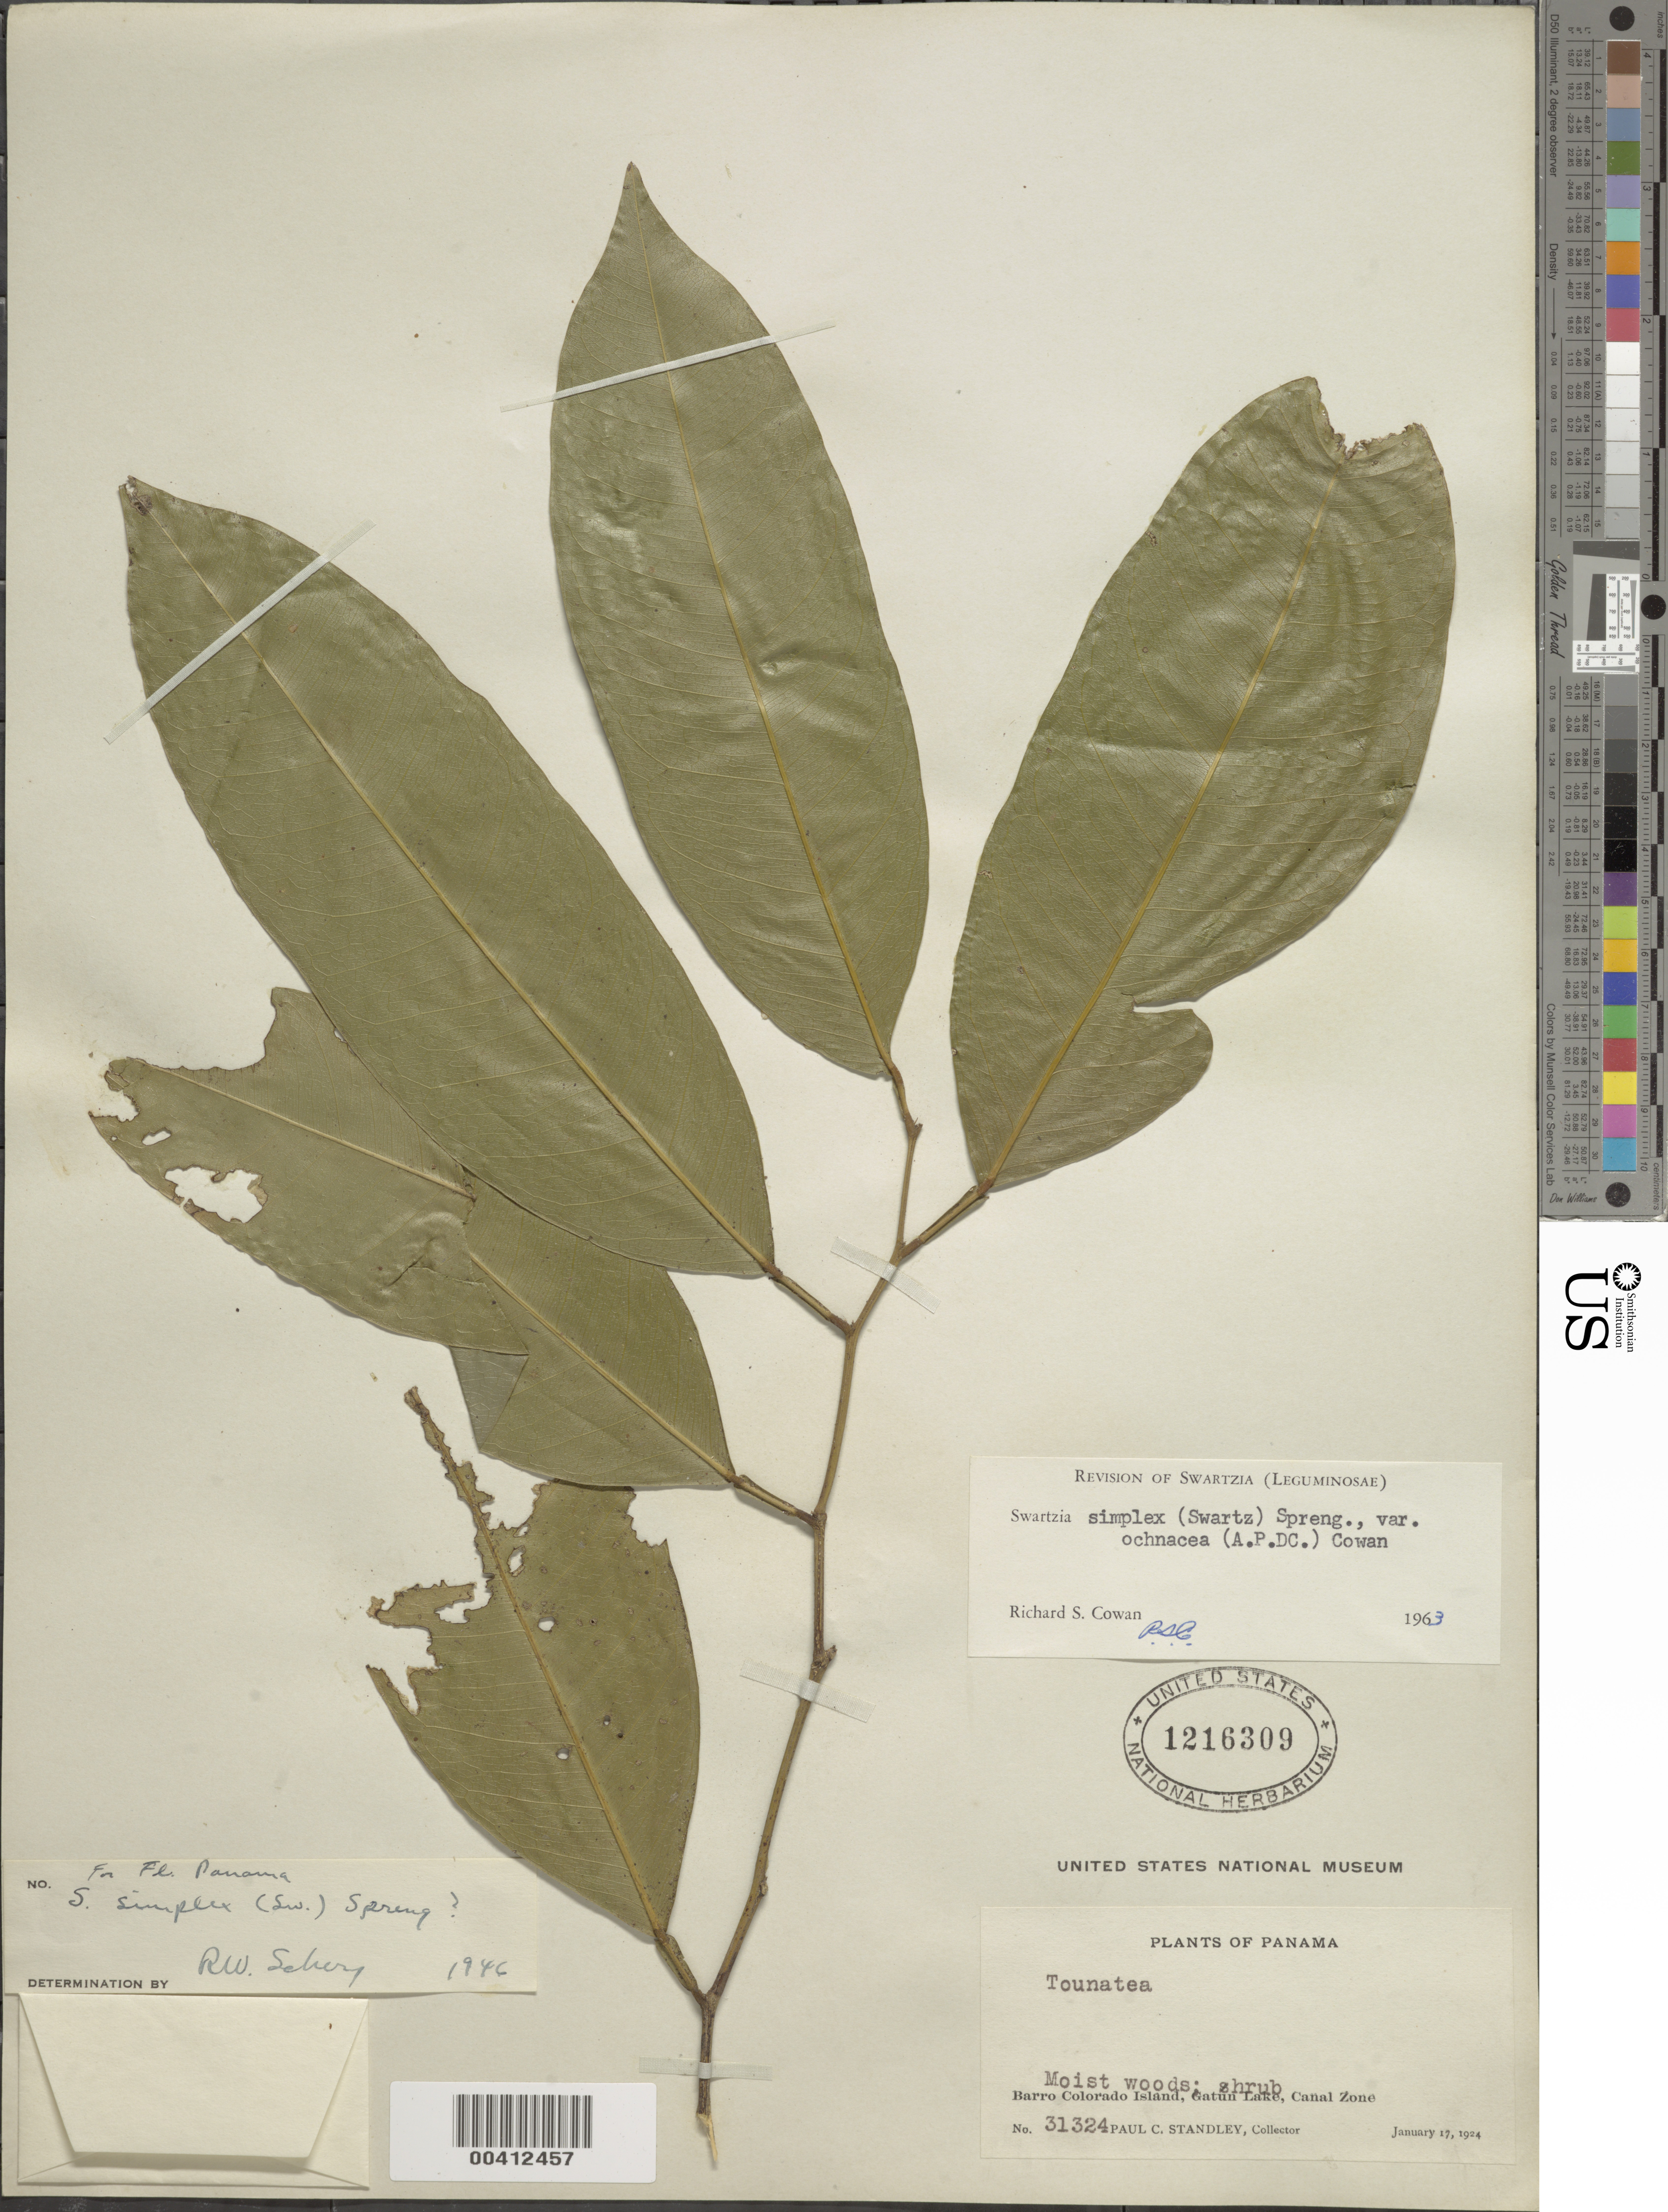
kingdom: Plantae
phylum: Tracheophyta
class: Magnoliopsida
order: Fabales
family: Fabaceae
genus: Swartzia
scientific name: Swartzia simplex var. ochnacea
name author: (DC.) R.S. Cowan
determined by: Cowan, R. S.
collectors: P. C. Standley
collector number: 31324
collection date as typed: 17 Jan 1924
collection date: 1924-01-17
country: Panama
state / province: Panamá Oeste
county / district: Canal Zone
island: Barro Colorado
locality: Barro Colorado I.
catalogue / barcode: US 1216309